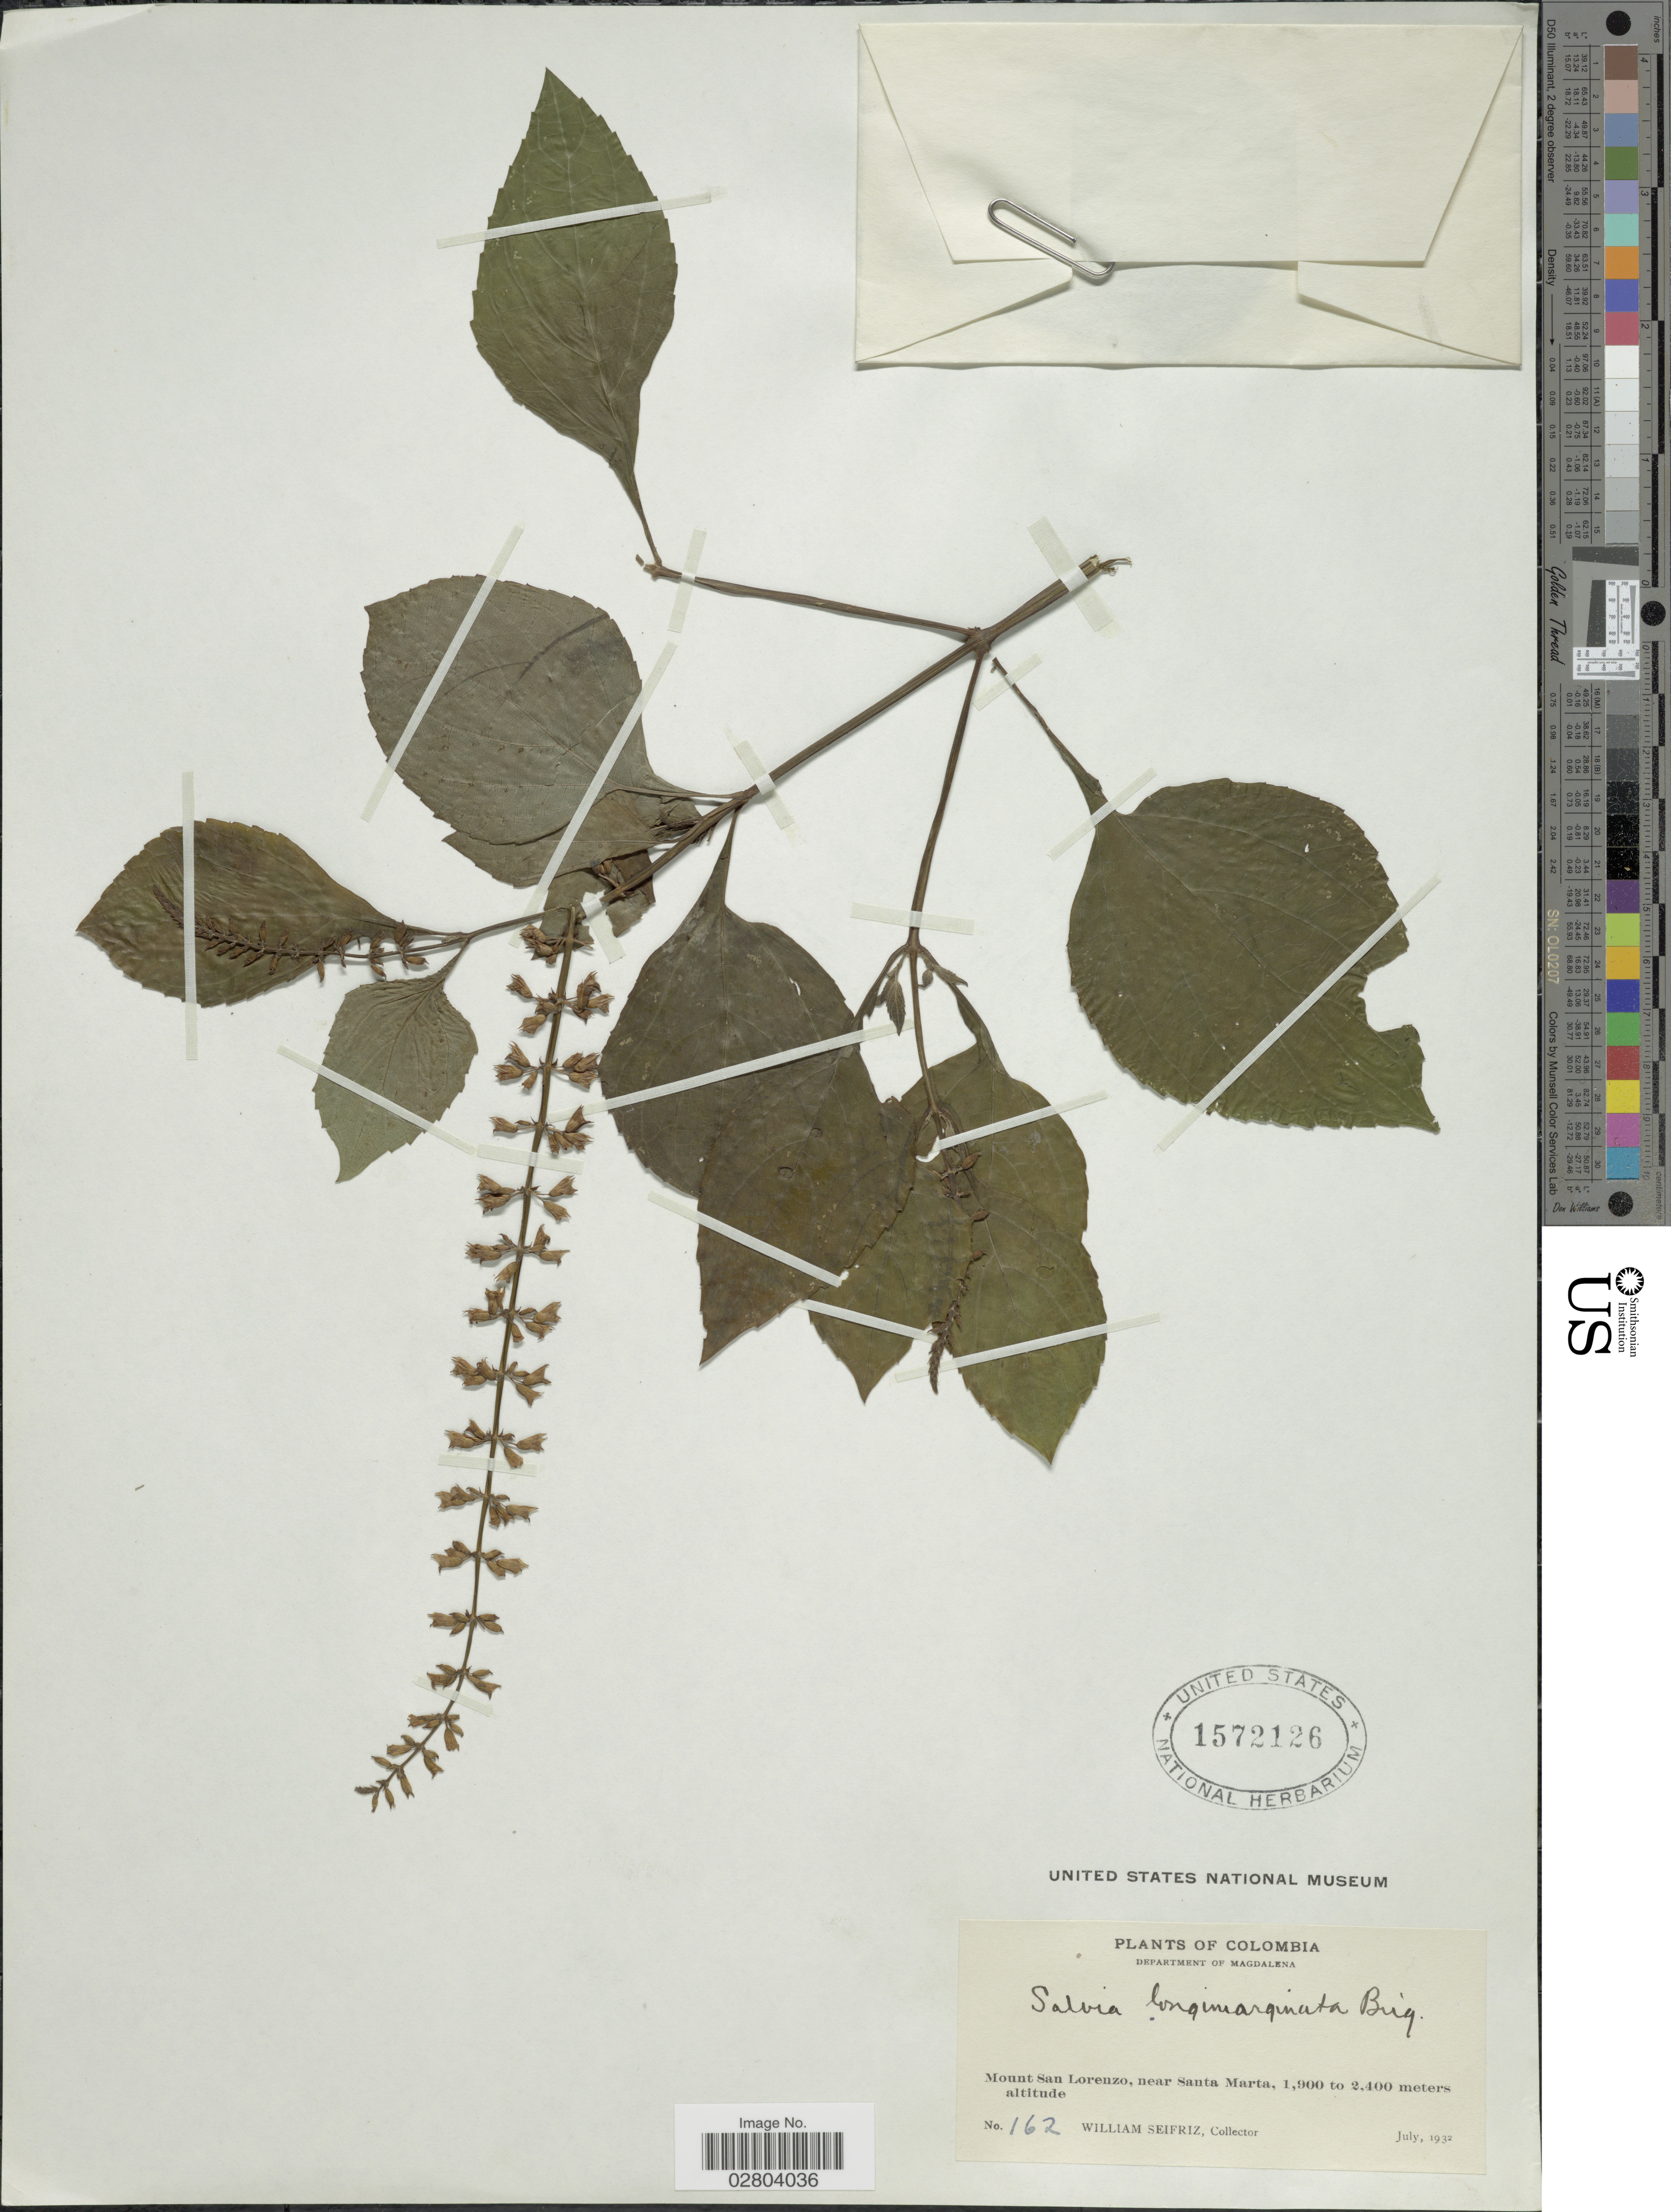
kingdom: Plantae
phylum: Tracheophyta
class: Magnoliopsida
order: Lamiales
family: Lamiaceae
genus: Salvia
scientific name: Salvia angulata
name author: Benth.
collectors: W. Seifriz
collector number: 162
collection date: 1932-07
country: Colombia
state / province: Magdalena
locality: Department of Magdalena. Mount San Lorenzo, near Santa Marta.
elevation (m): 1900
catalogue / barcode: US 1572126